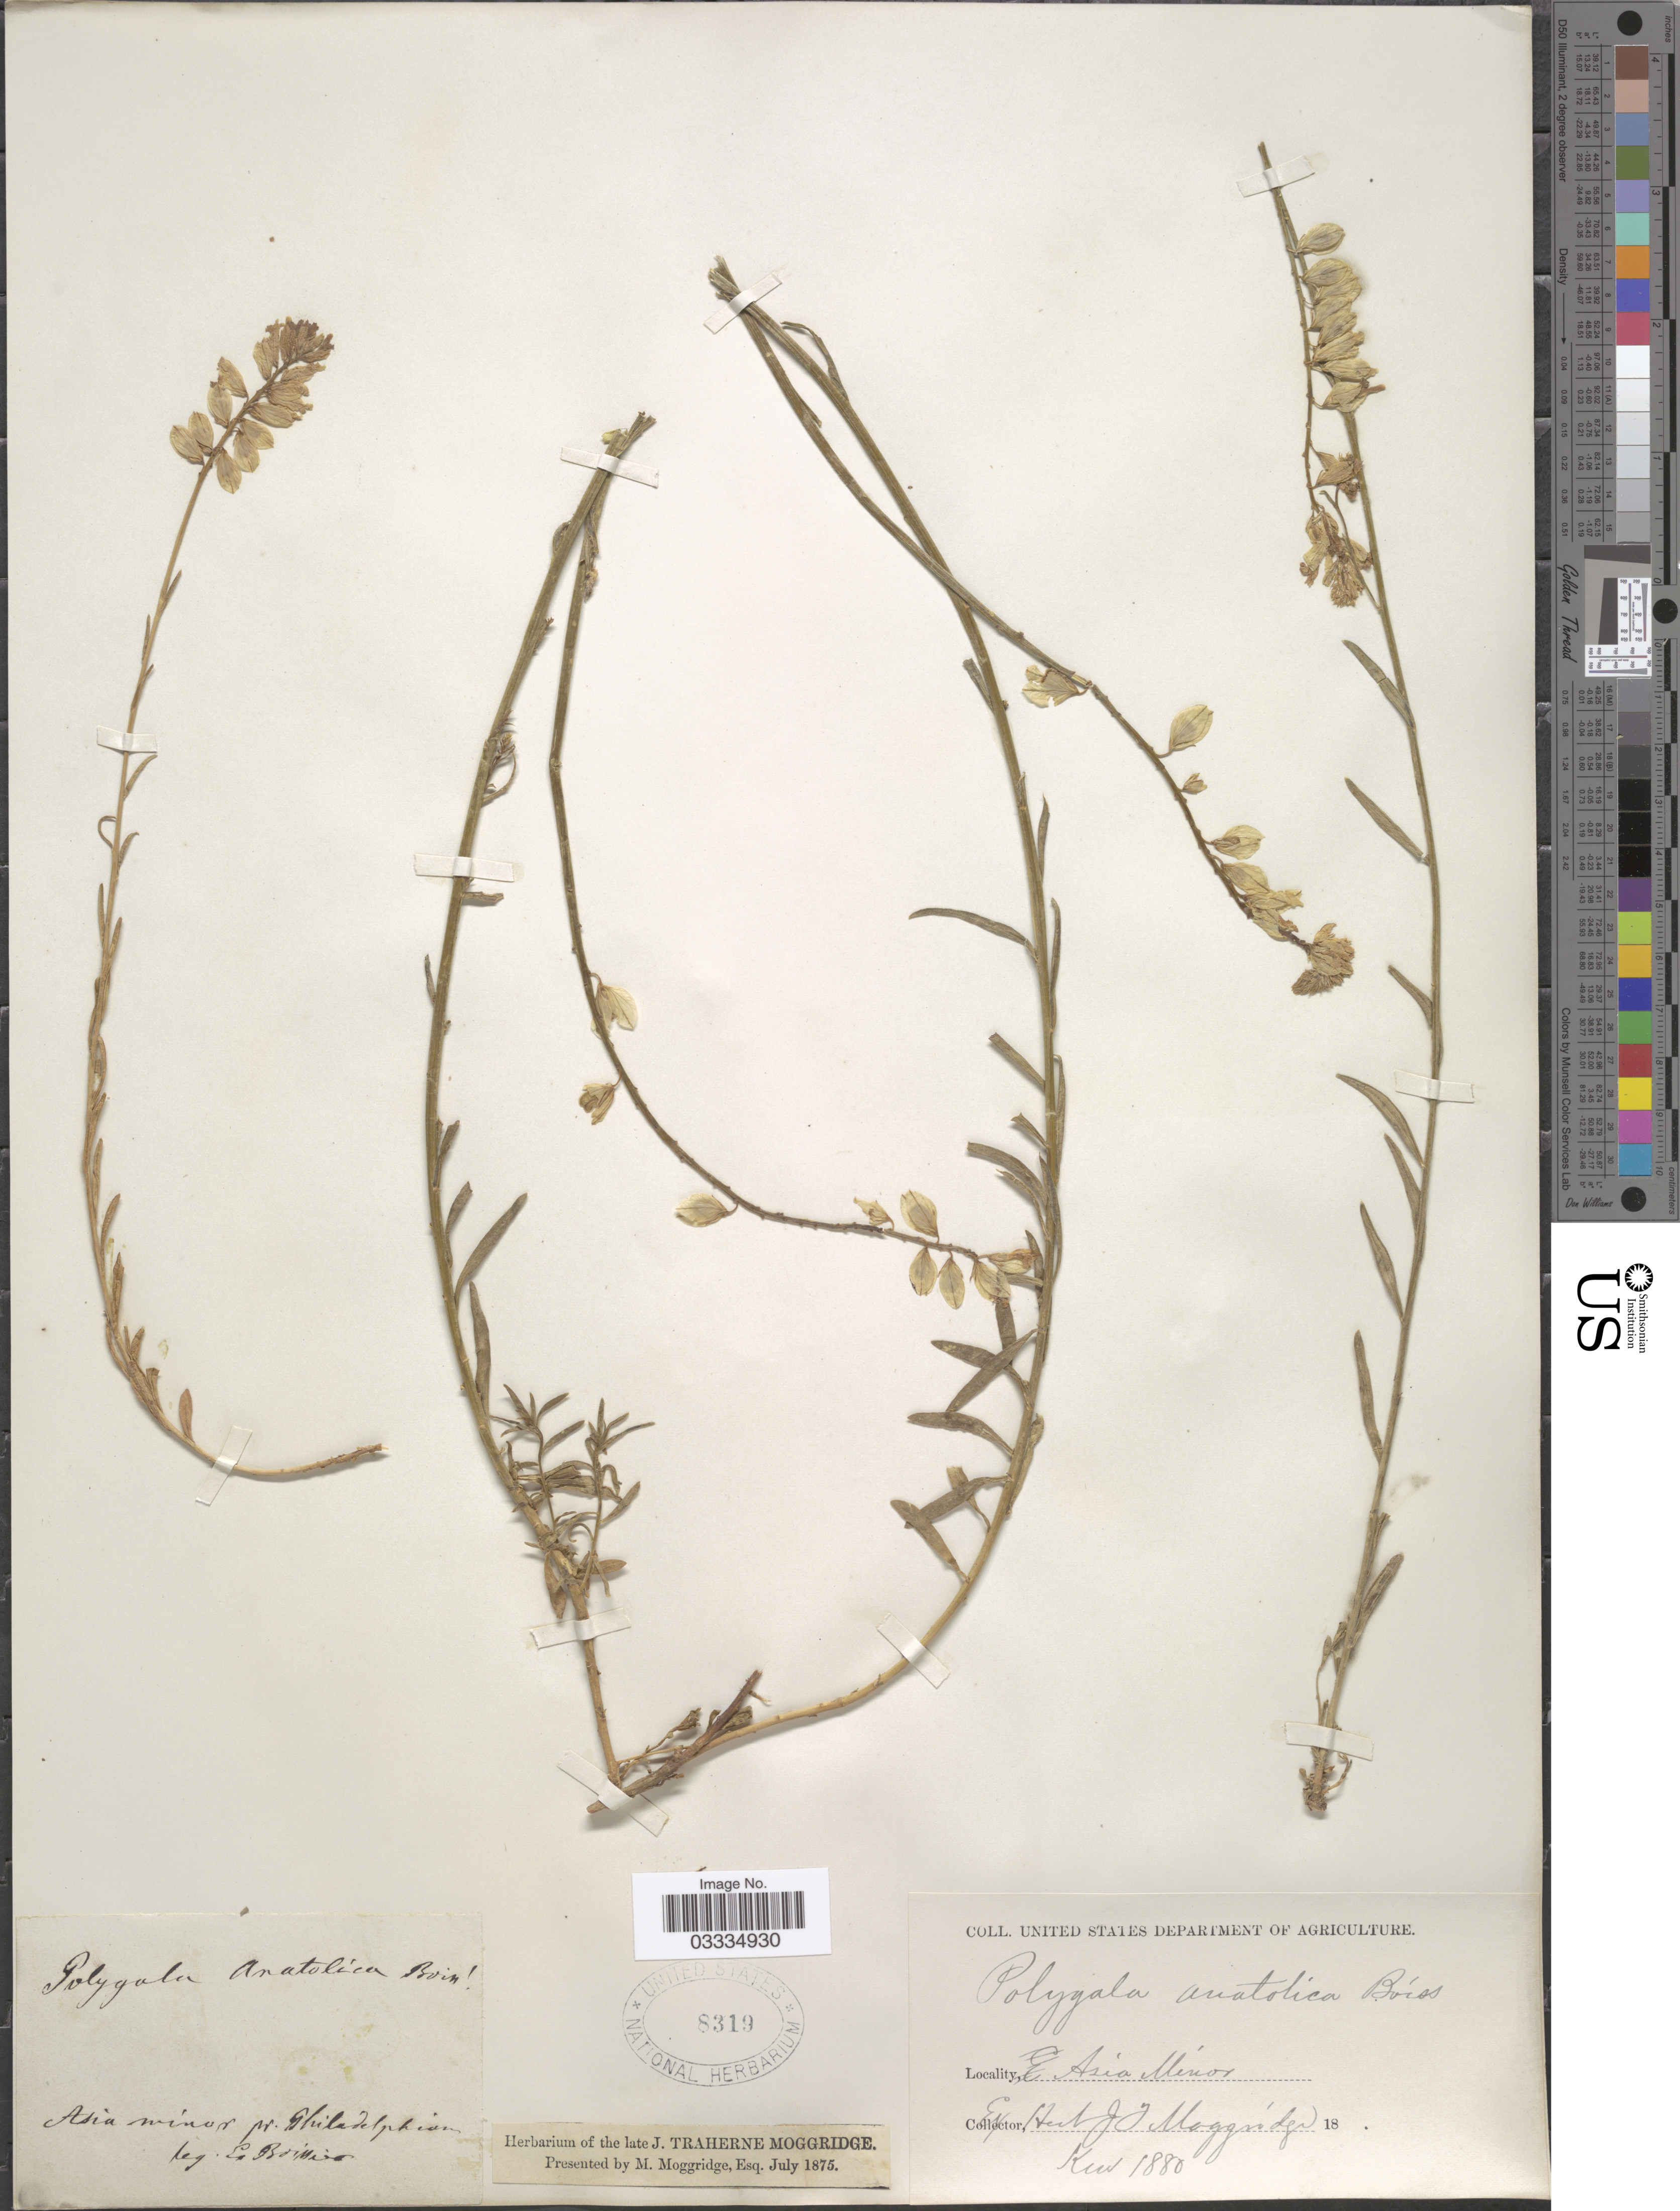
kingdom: Plantae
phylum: Tracheophyta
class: Magnoliopsida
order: Fabales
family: Polygalaceae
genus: Polygala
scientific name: Polygala anatolica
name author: Boiss. & Heldr.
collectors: E. Boissiere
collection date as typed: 18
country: Turkey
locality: Asia Minor pr. Philadelphiam.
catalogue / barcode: US 8319